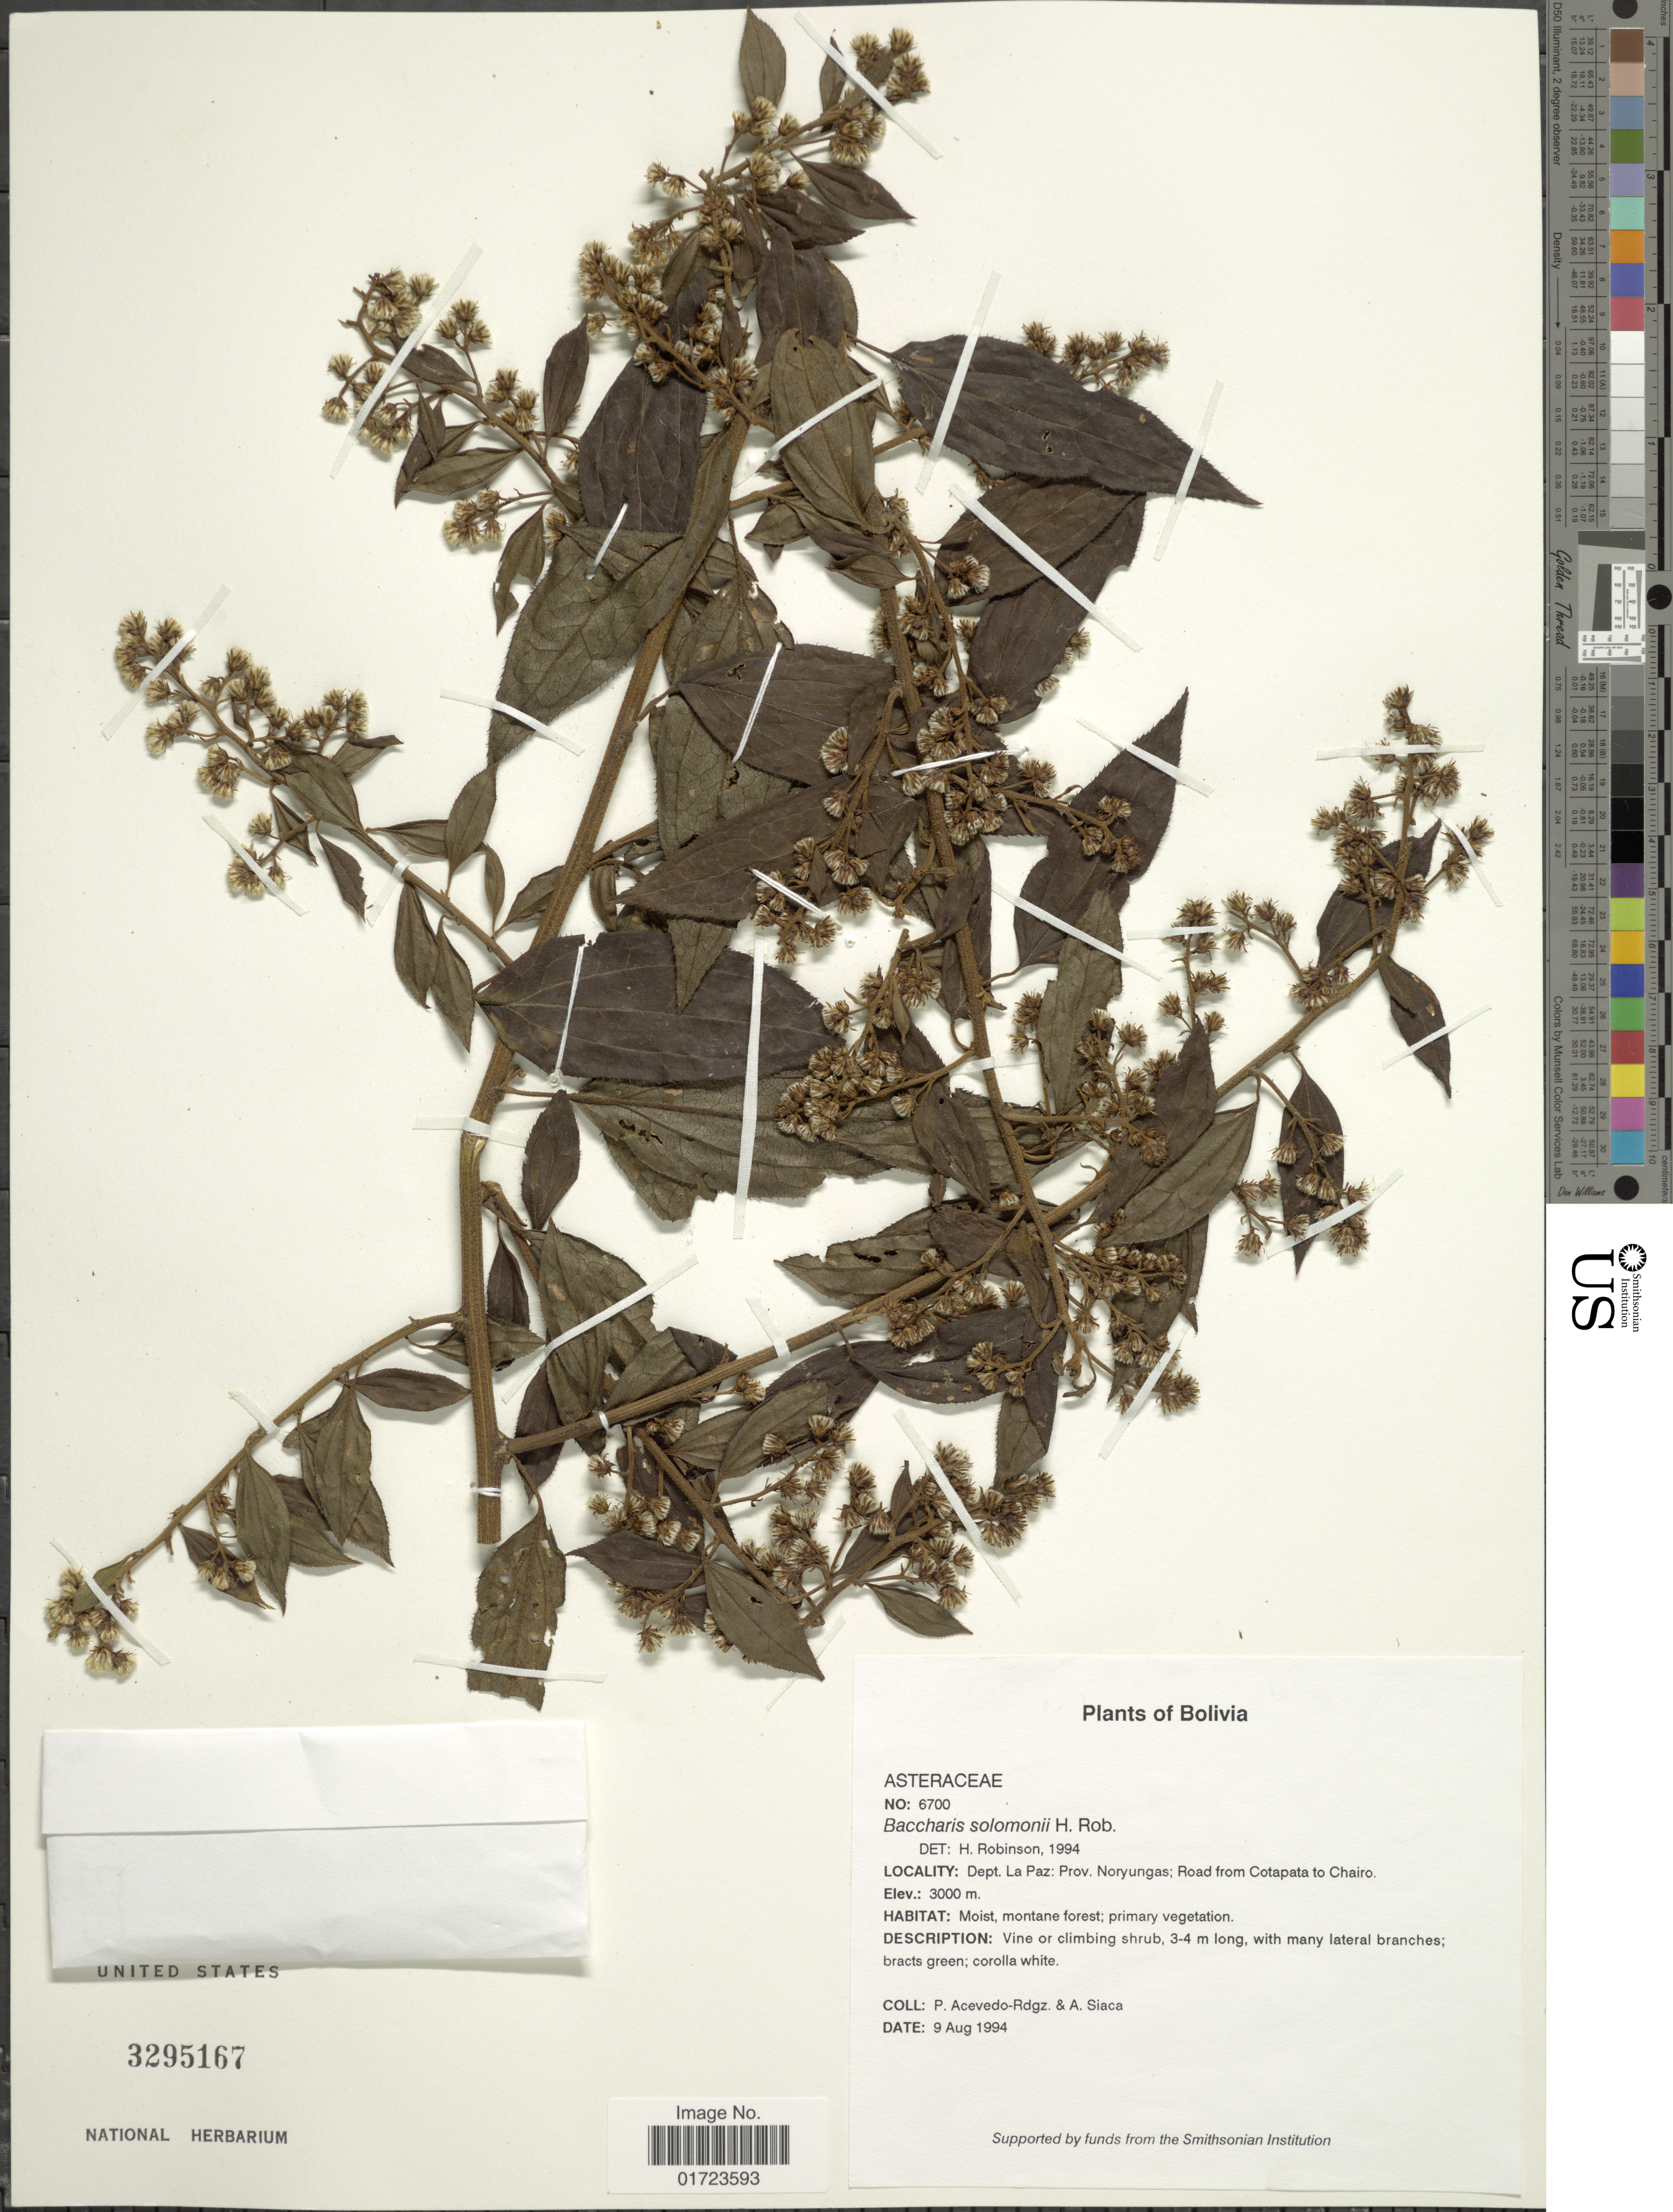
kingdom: Plantae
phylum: Tracheophyta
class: Magnoliopsida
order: Asterales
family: Asteraceae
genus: Baccharis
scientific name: Baccharis solomonii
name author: H. Rob.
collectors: P. Acevedo-Rodr. & A. Siaca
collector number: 6700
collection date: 1994-08-09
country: Bolivia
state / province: La Paz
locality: Dept. La Paz: Prov. Noryungas: Road from Cotapata to Chairo.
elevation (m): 3000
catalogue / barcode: US 3295167